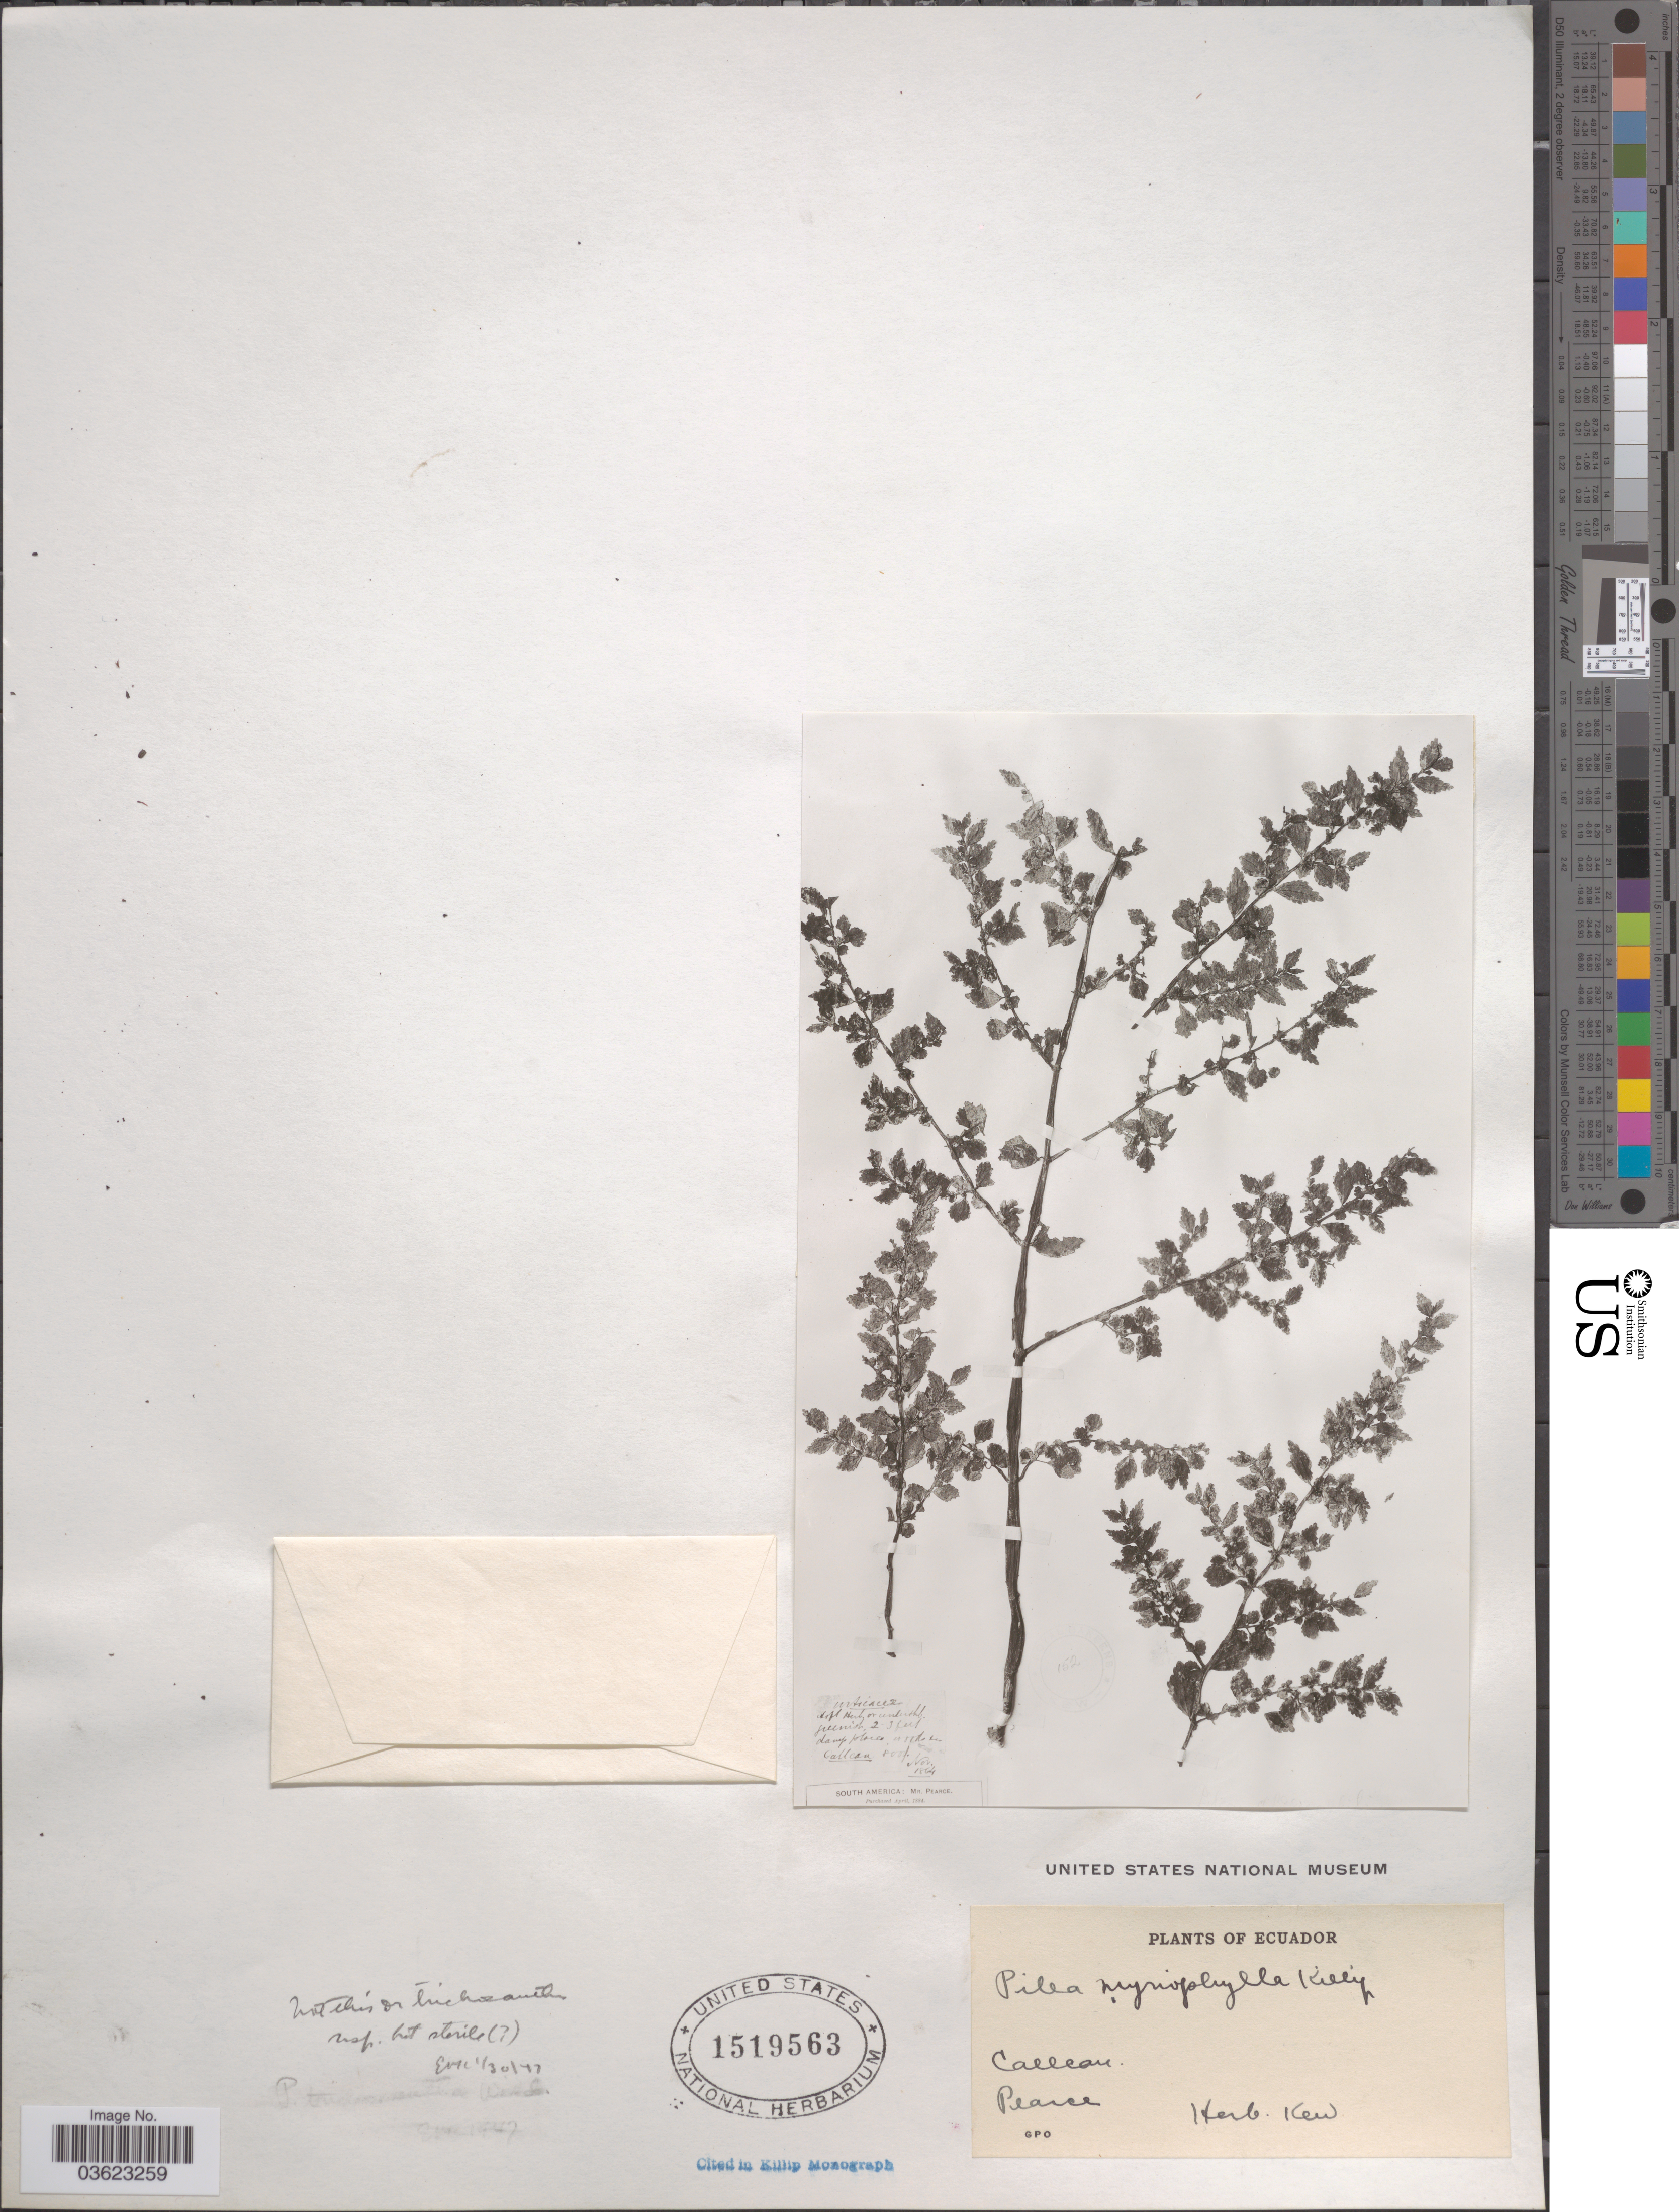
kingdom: Plantae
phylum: Tracheophyta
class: Magnoliopsida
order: Rosales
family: Urticaceae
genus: Pilea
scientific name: Pilea myriophylla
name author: Killip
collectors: -. Pearce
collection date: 1864-11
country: Ecuador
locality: Callcan. [interpreted]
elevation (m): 244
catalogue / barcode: US 1519563